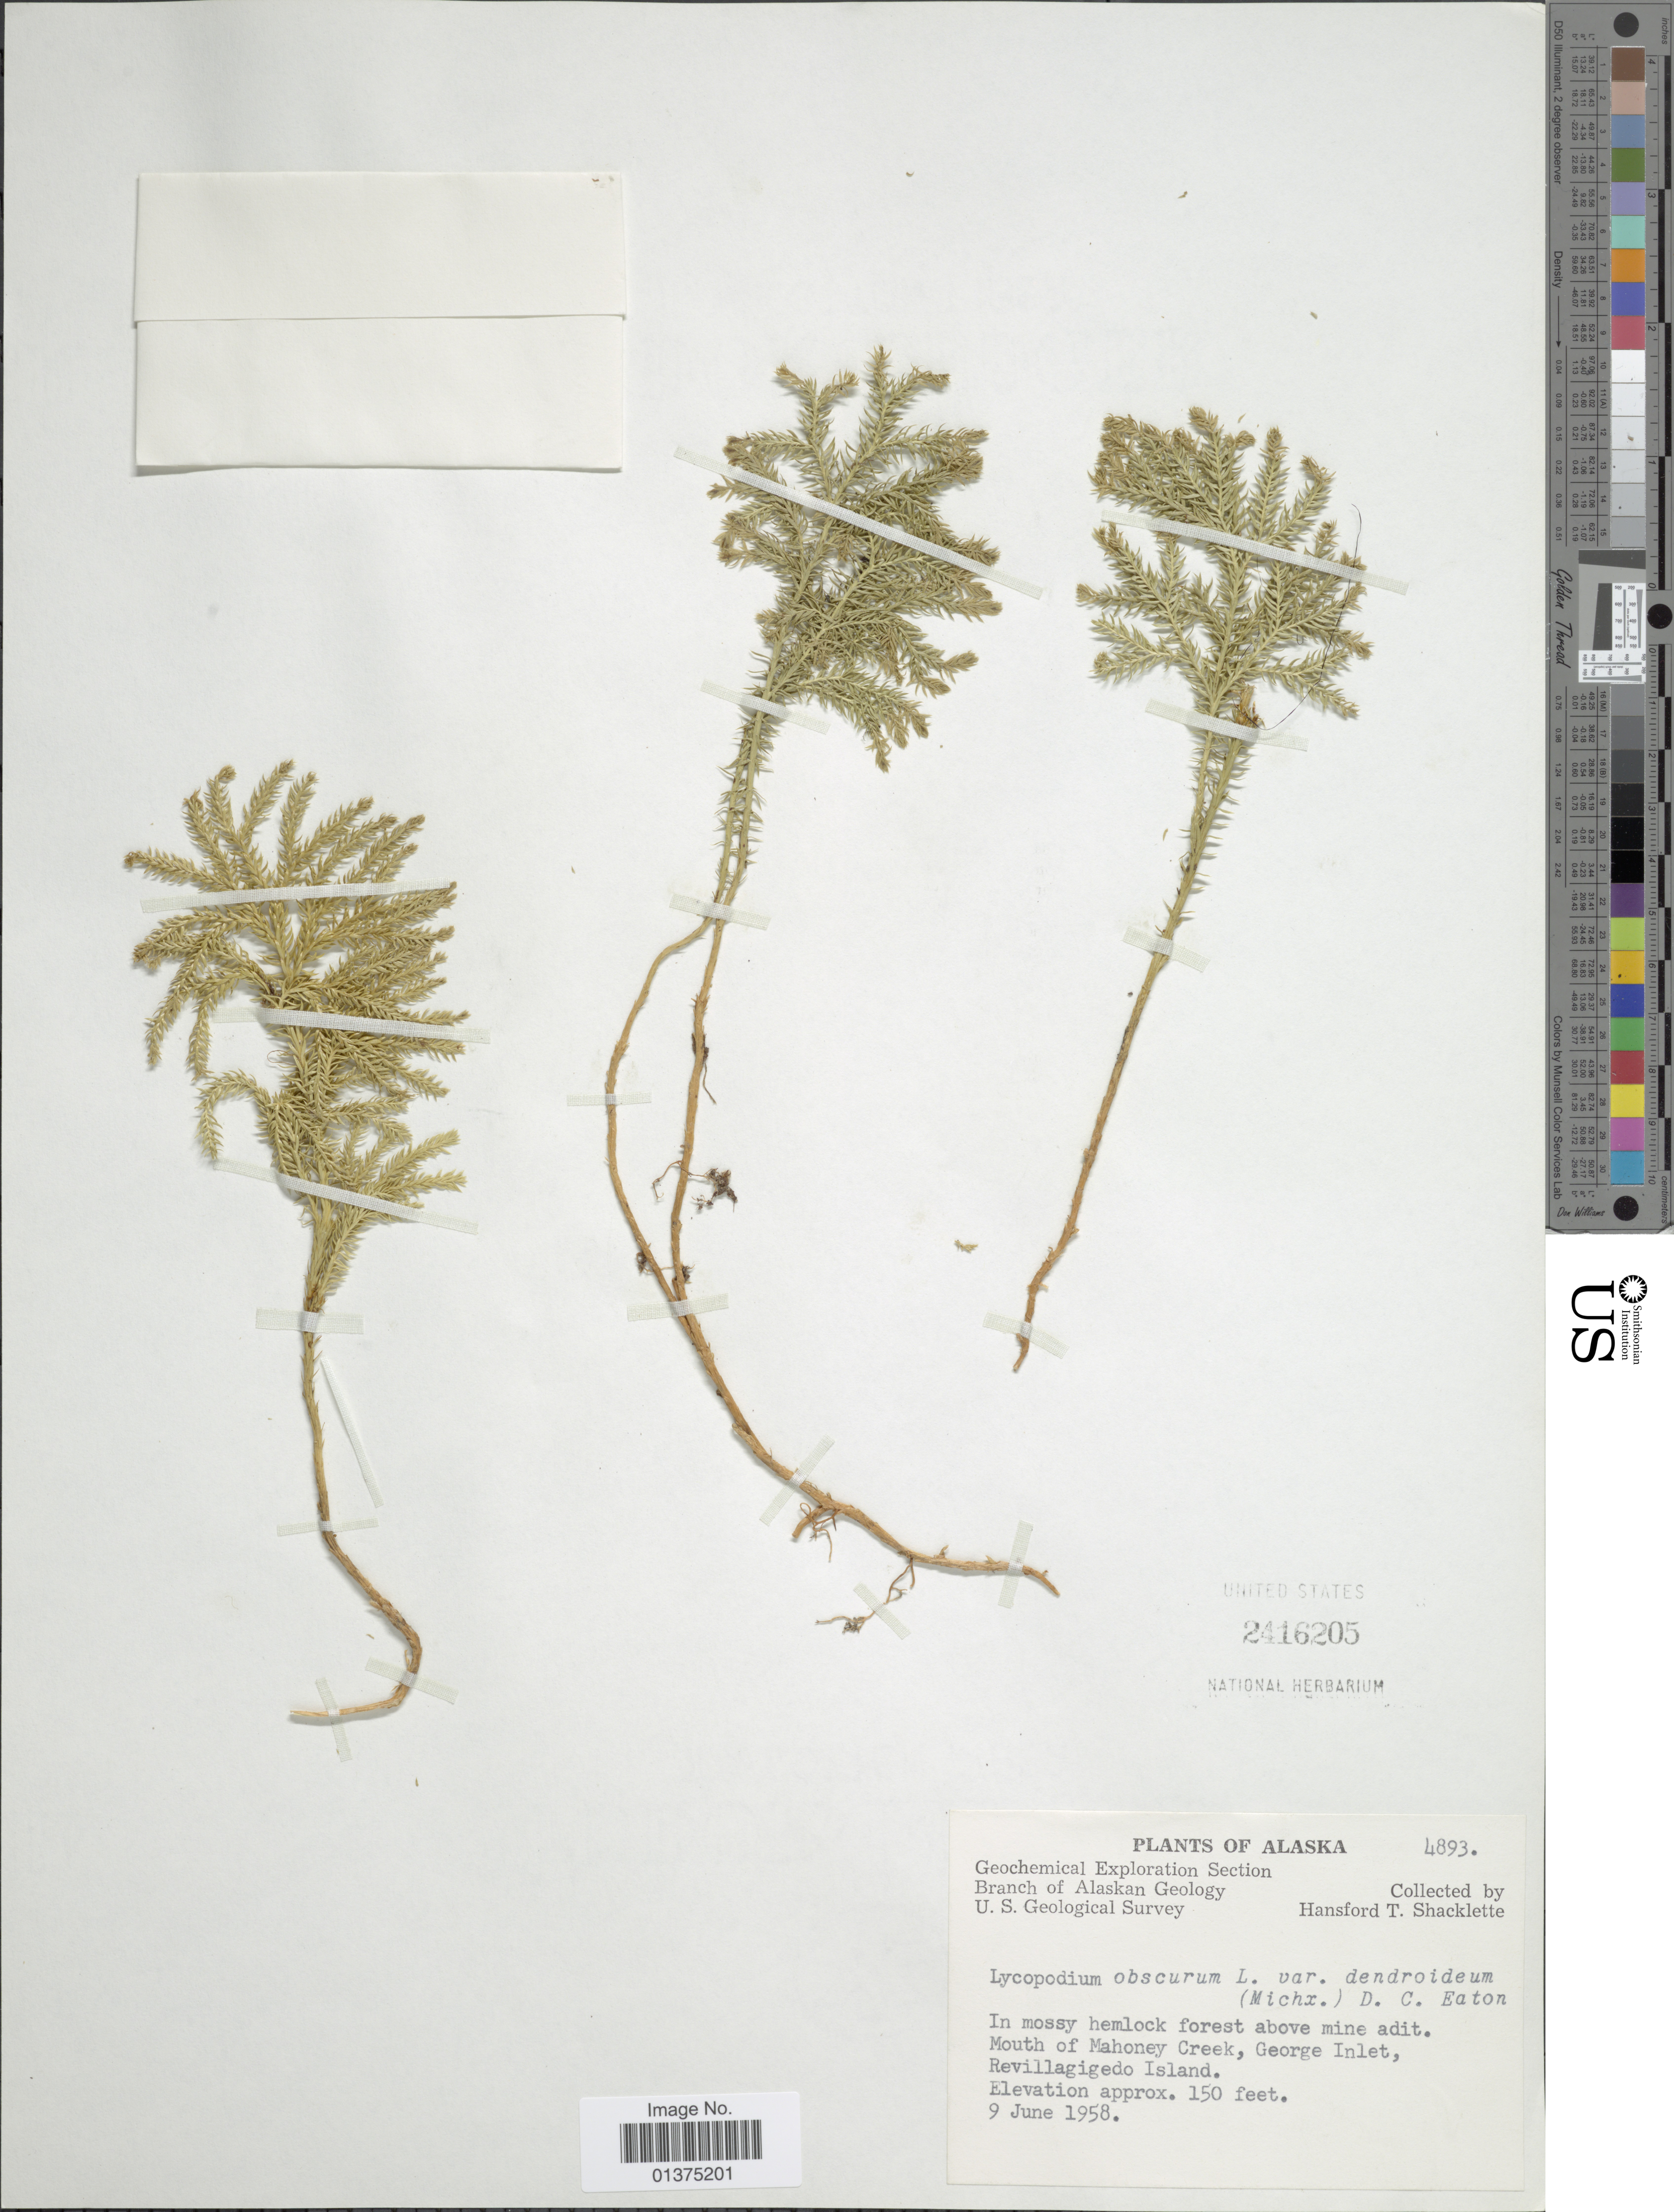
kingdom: Plantae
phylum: Tracheophyta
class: Lycopodiopsida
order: Lycopodiales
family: Lycopodiaceae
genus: Dendrolycopodium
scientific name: Dendrolycopodium dendroideum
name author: (Michx.) A. Haines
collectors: H. Shacklette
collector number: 4893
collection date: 1958-06-09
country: United States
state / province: Alaska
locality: Mouth of Mahoney Creek, george Inlet, Revillagigedo Island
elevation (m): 46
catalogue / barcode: US 2416205